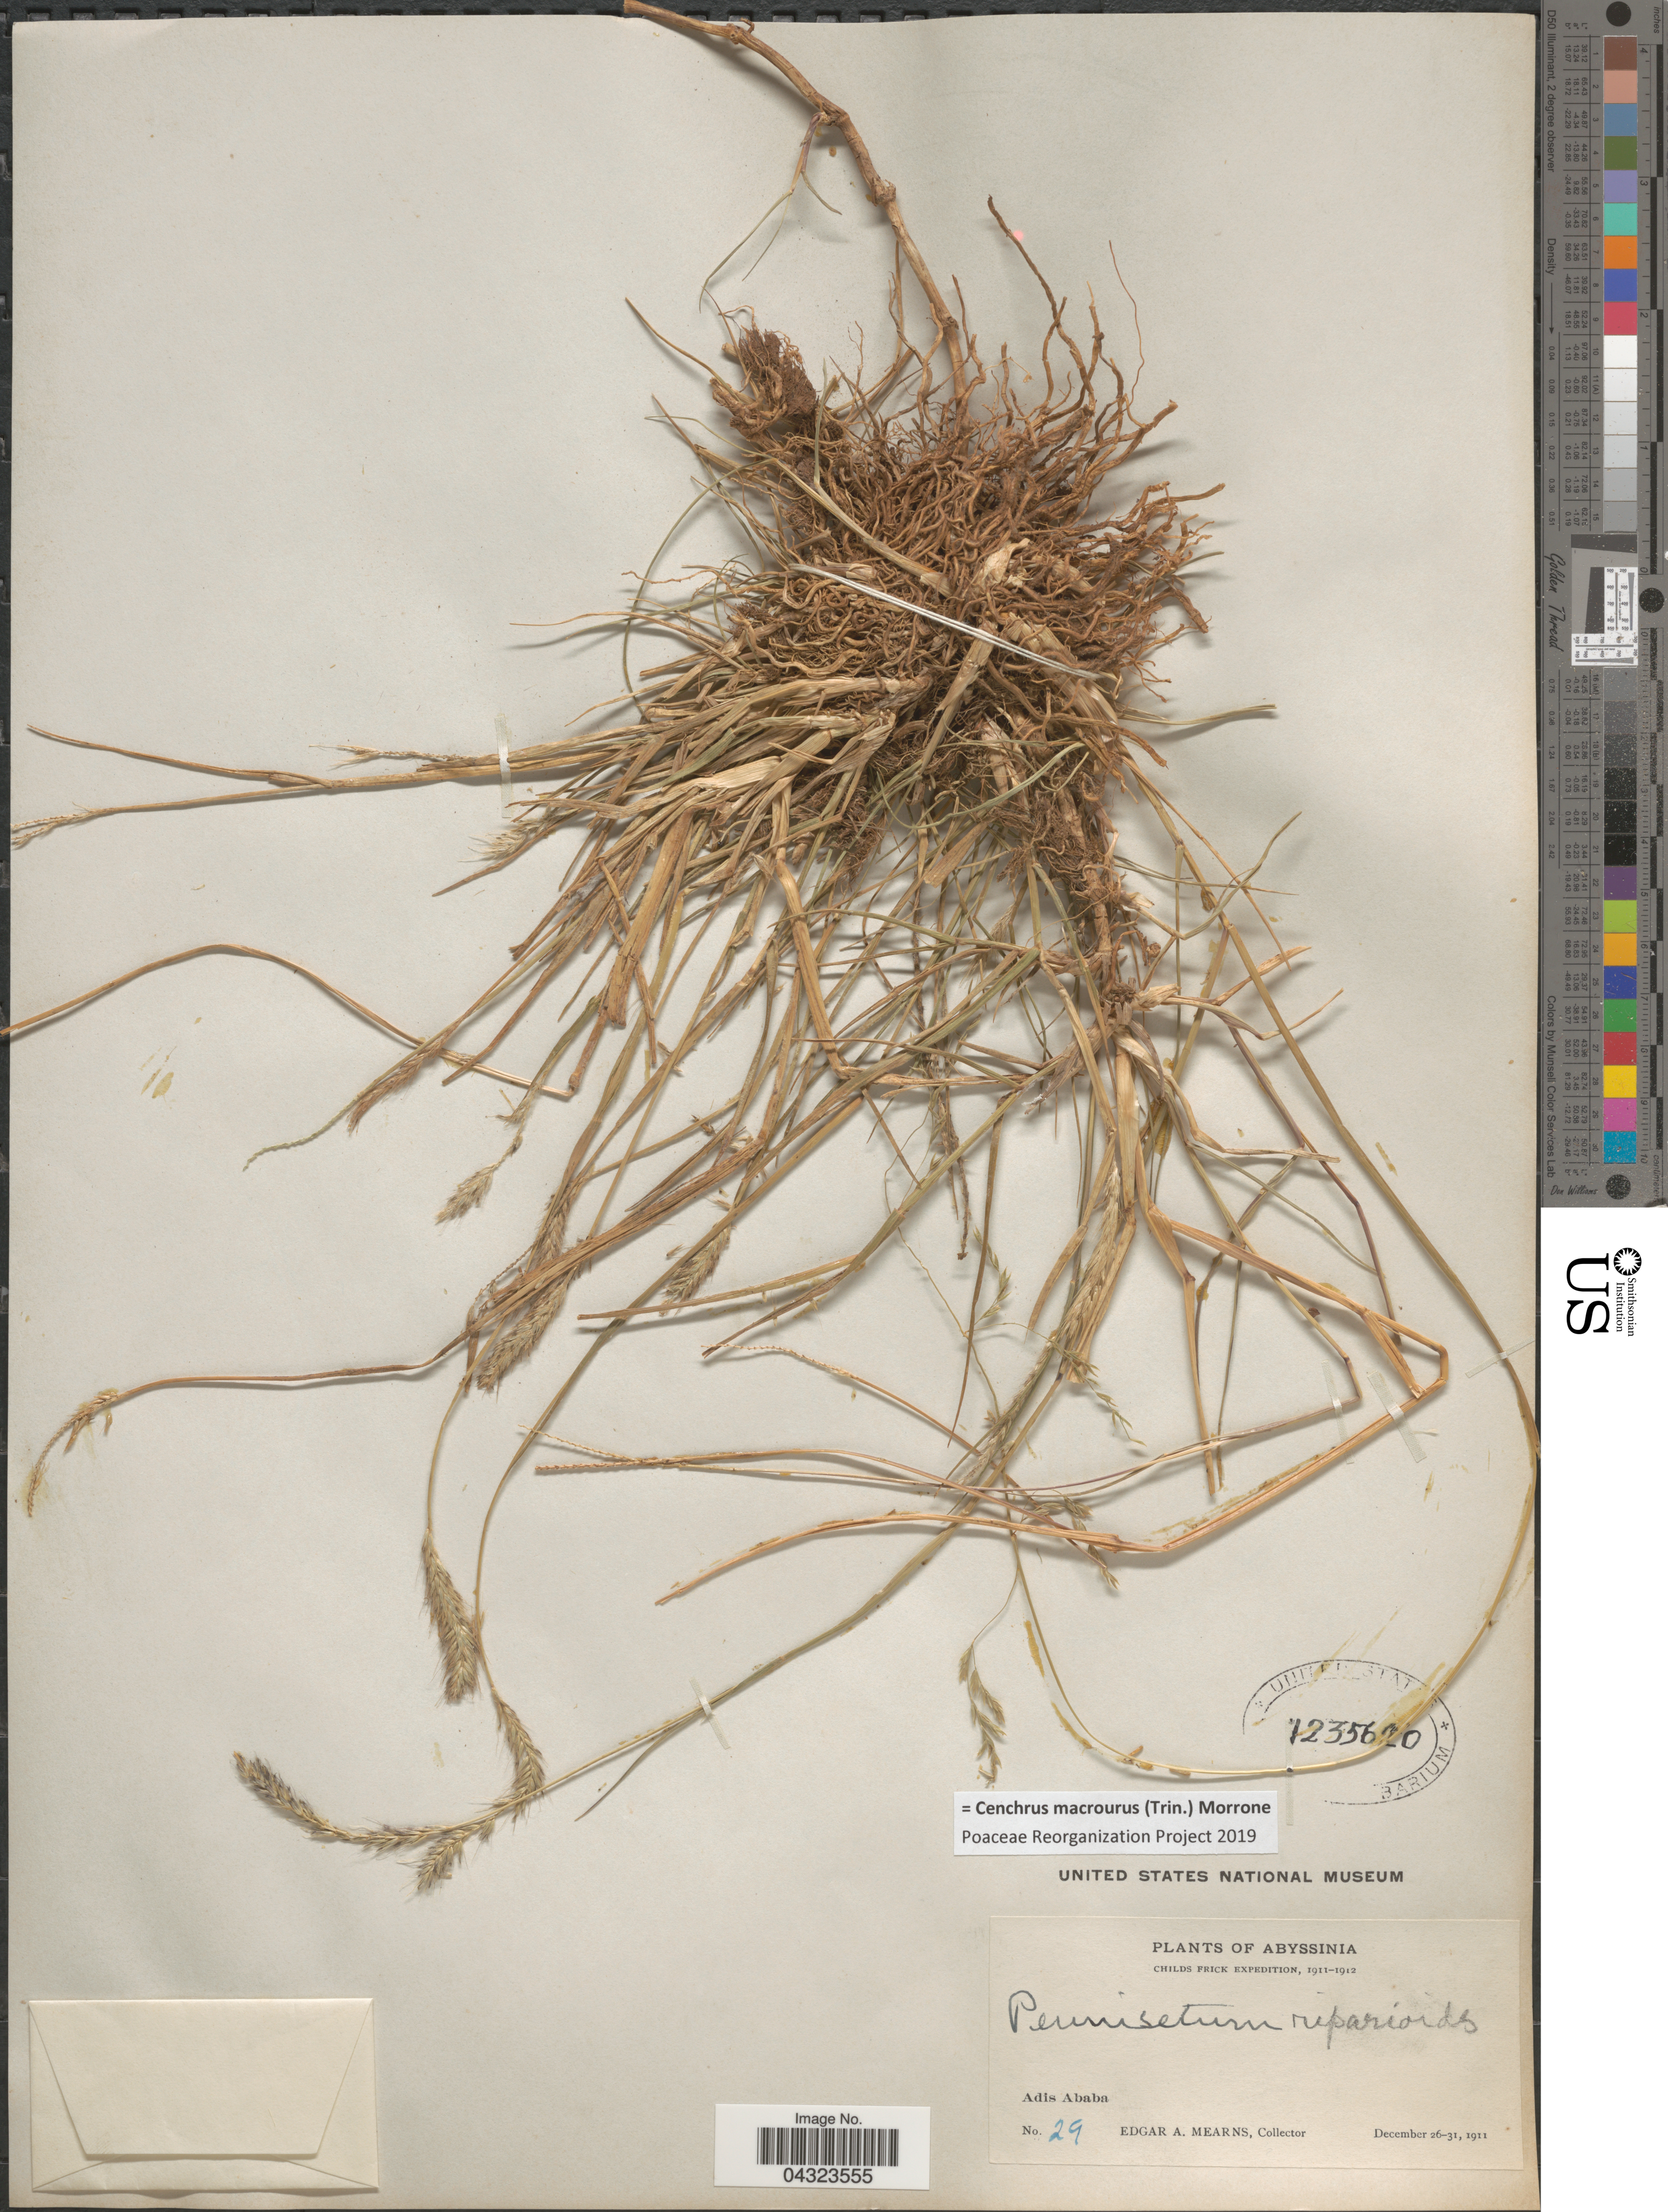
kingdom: Plantae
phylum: Tracheophyta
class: Liliopsida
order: Poales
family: Poaceae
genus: Cenchrus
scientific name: Cenchrus macrourus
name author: (Trin.) Morrone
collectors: E. A. Mearns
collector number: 29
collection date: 1911-12-26/1911-12-31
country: Ethiopia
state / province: Addis Ababa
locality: Abyssinia. Childs Frick Expedition, 1911-1912. Adis Ababa.